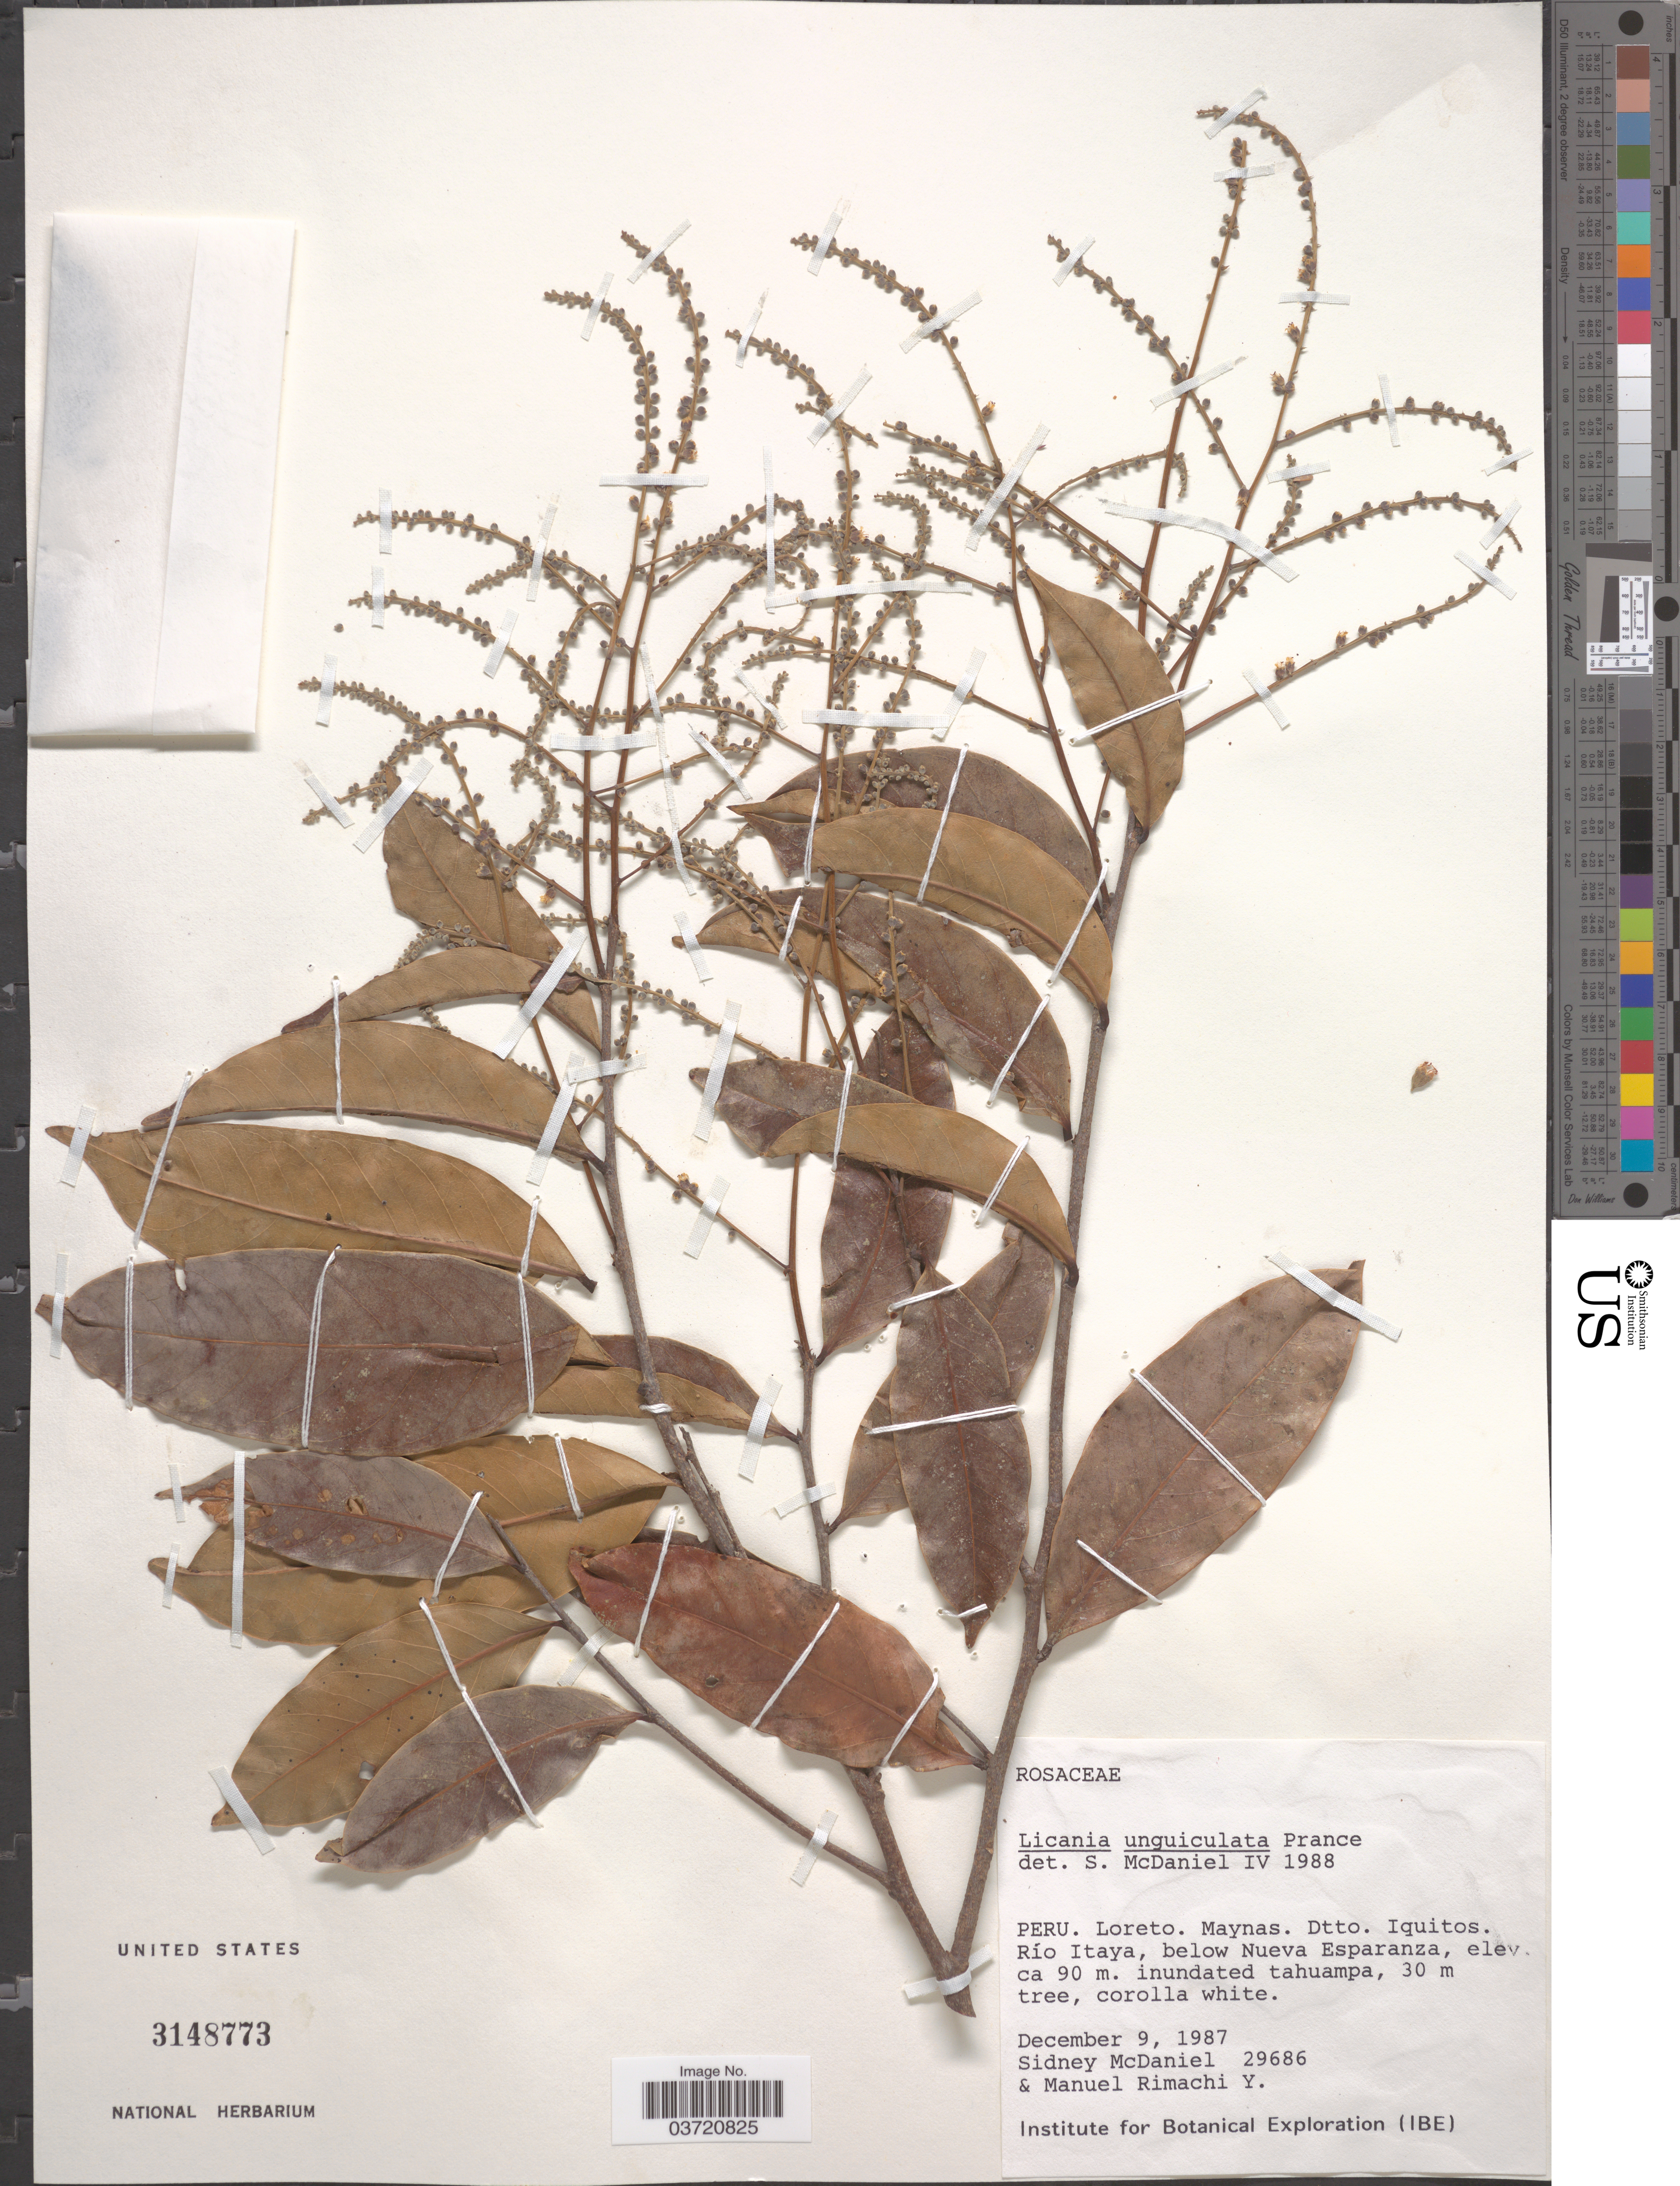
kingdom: Plantae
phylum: Tracheophyta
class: Magnoliopsida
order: Malpighiales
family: Chrysobalanaceae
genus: Moquilea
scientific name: Moquilea unguiculata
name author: (Prance) Sothers & Prance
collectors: S. McDaniel & M. Rimachi Y.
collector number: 29686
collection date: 1987-12-09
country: Peru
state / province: Loreto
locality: Maynas. Dtto. Iquitos. Río Itaya, below Nueva Esparanza.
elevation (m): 90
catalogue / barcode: US 3148773